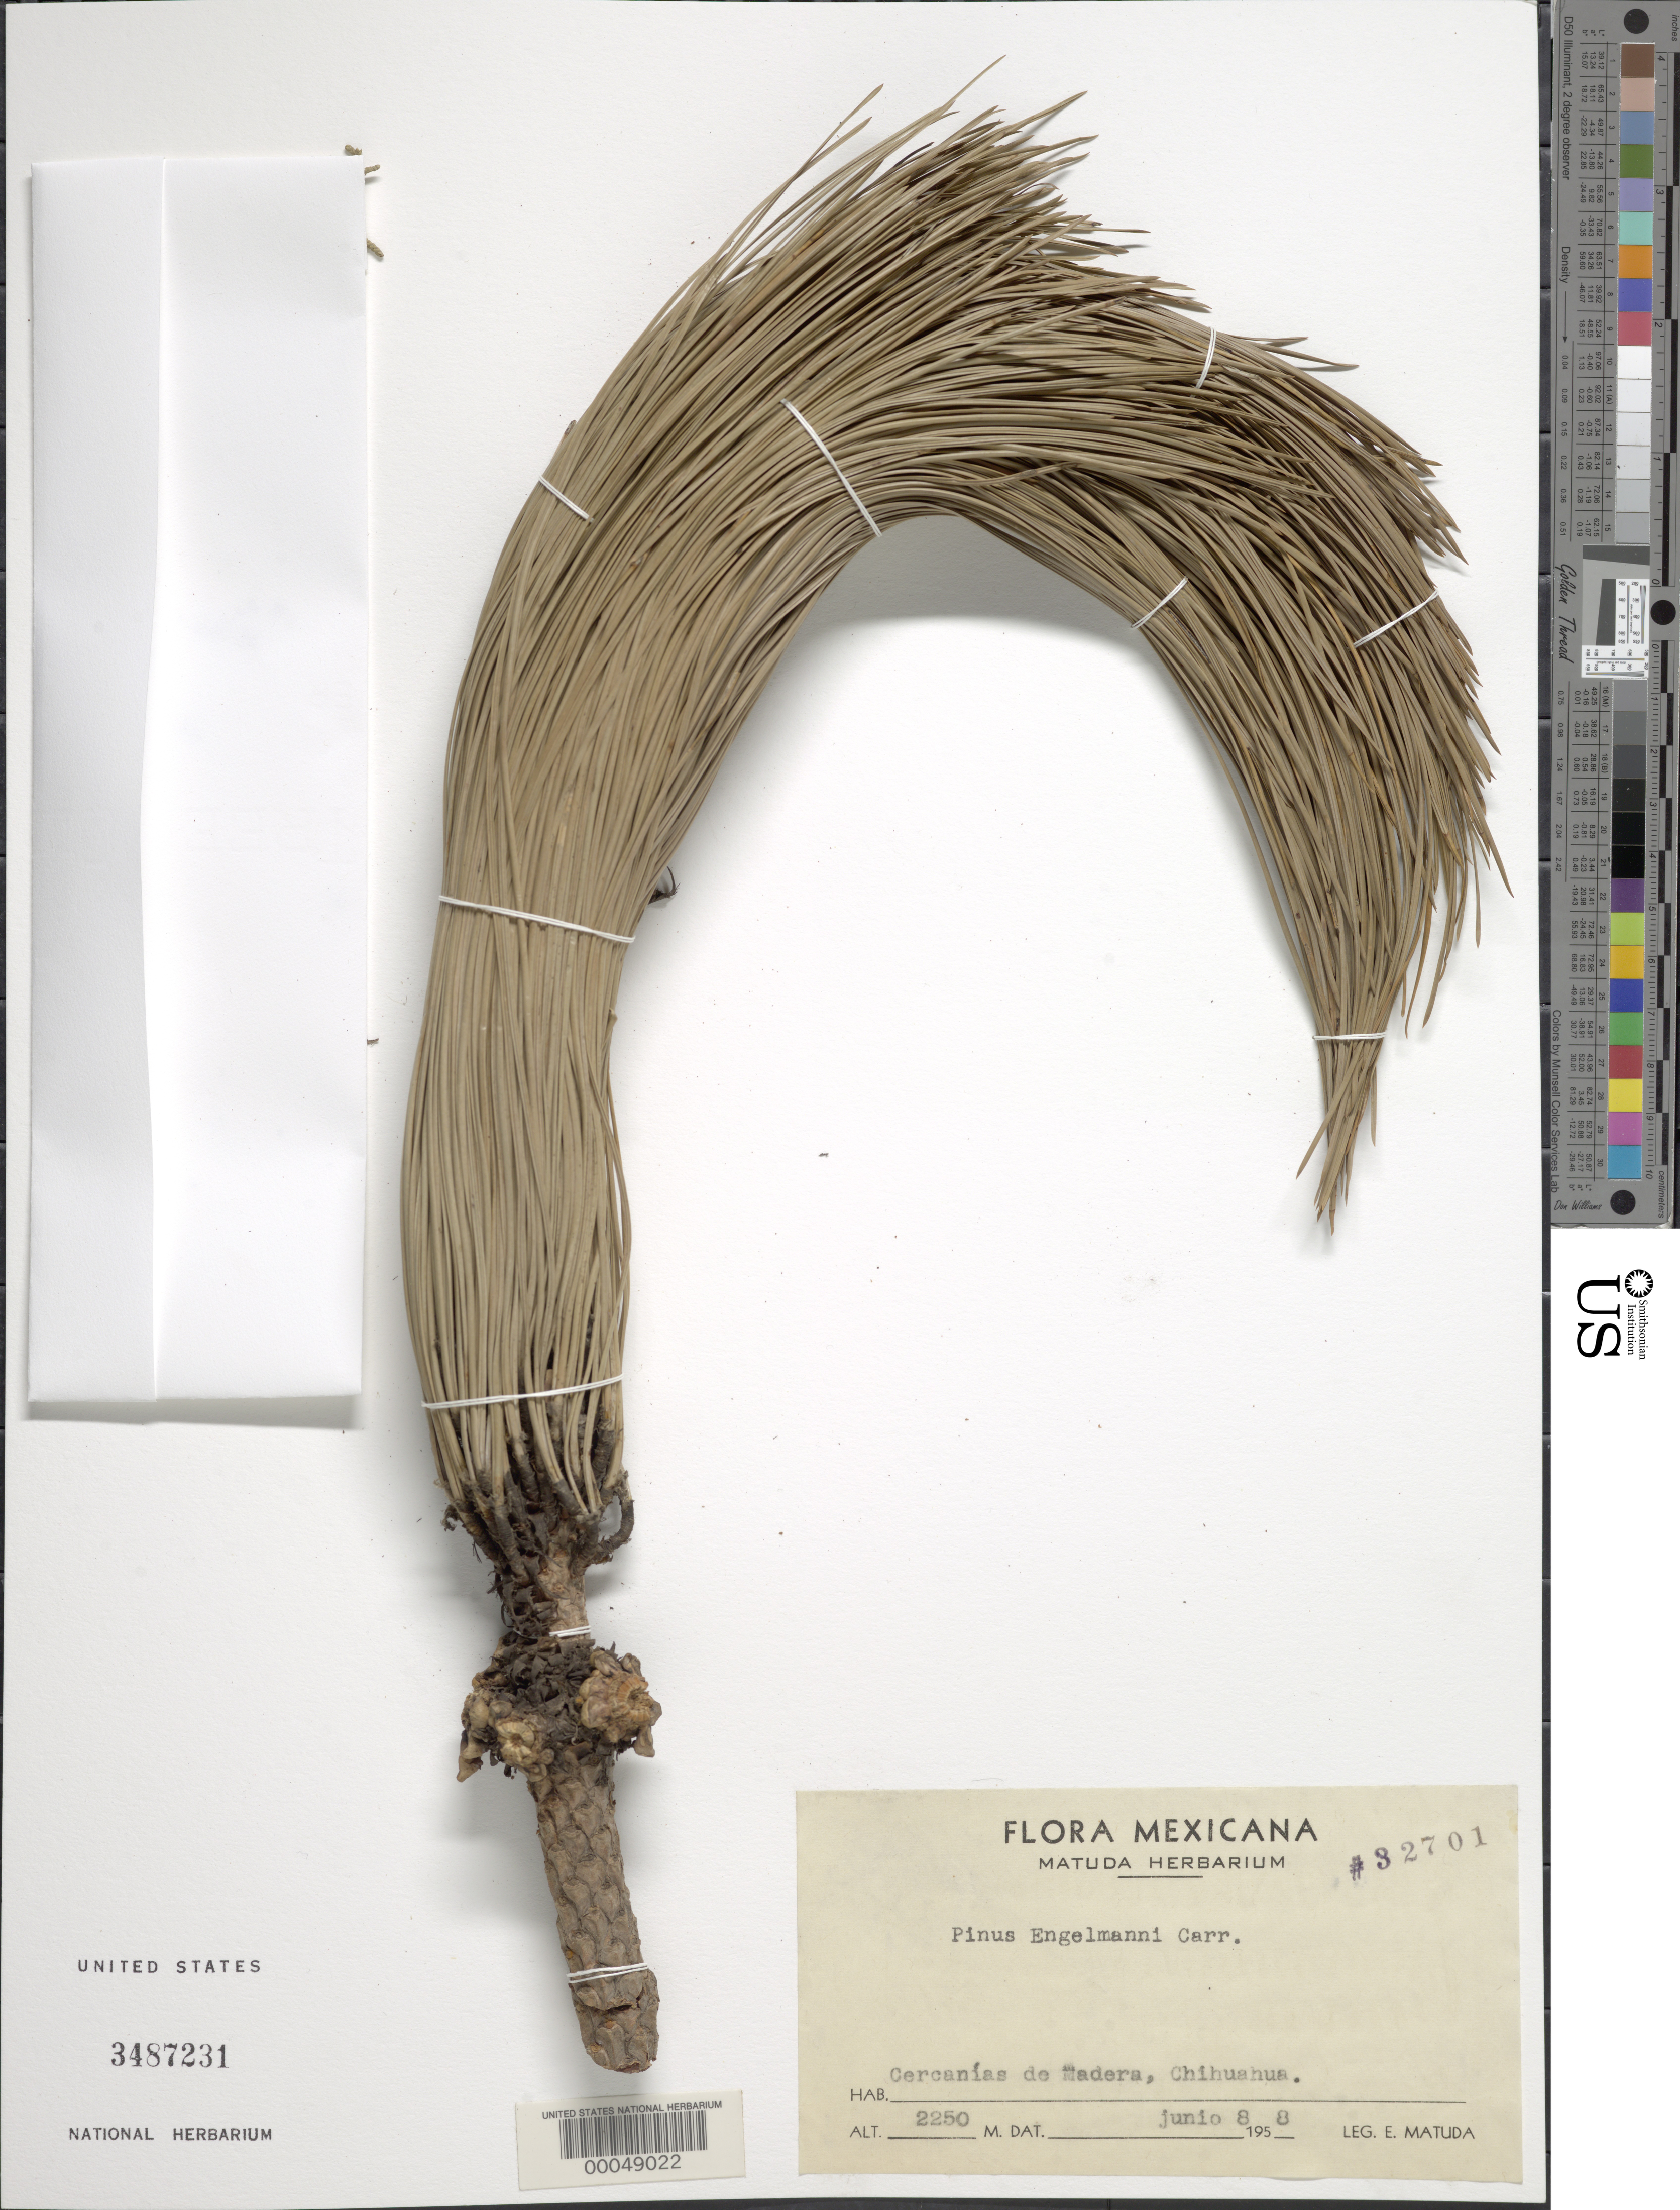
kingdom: Plantae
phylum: Tracheophyta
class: Pinopsida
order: Pinales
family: Pinaceae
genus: Pinus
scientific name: Pinus engelmannii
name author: Carrière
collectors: E. Matuda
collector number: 32701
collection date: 1958-06-08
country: Mexico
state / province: Chihuahua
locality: Cercanias de Madera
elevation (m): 2250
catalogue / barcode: US 3487231